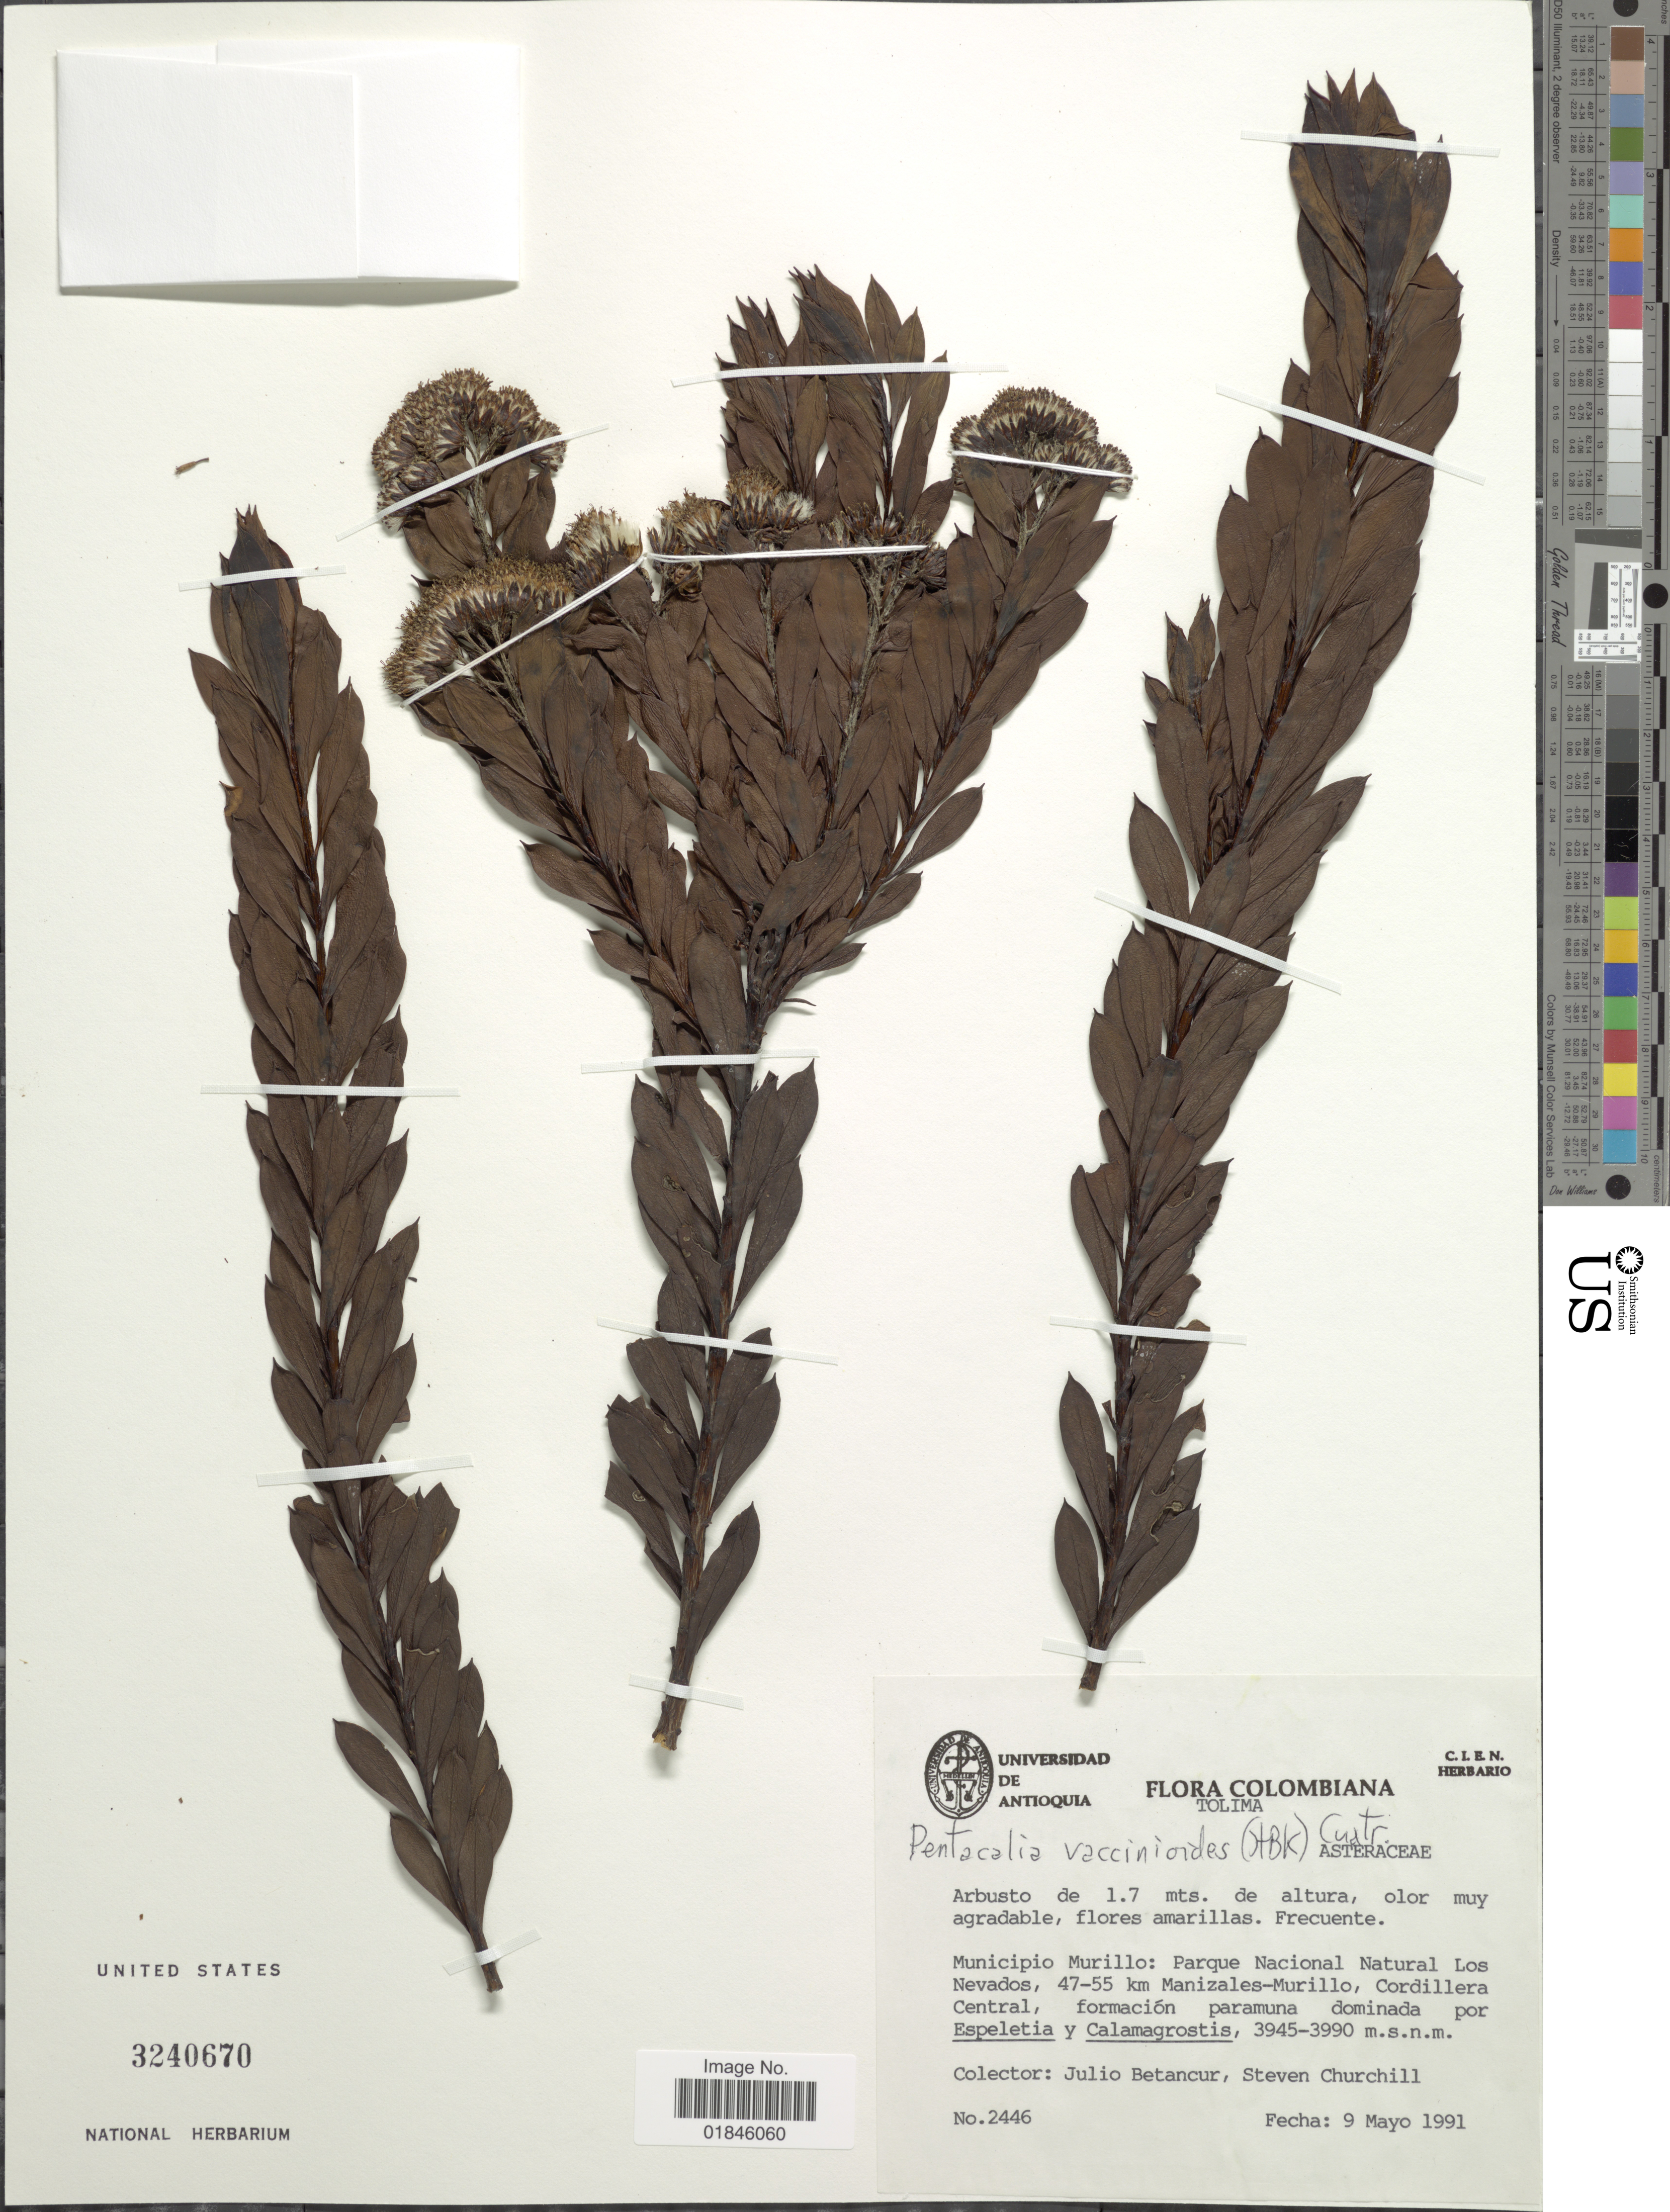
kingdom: Plantae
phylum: Tracheophyta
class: Magnoliopsida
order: Asterales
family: Asteraceae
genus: Pentacalia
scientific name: Pentacalia vaccinioides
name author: (Kunth) Cuatrec.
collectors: J. Betancur & S. Churchill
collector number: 2446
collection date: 1991-05-09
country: Colombia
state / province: Tolima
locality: Municipio Murillo: Parque nacional Natural Los Nevados, 47-55 km Manizales-Murillo, Cordillera Central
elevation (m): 3945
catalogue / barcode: US 3240670